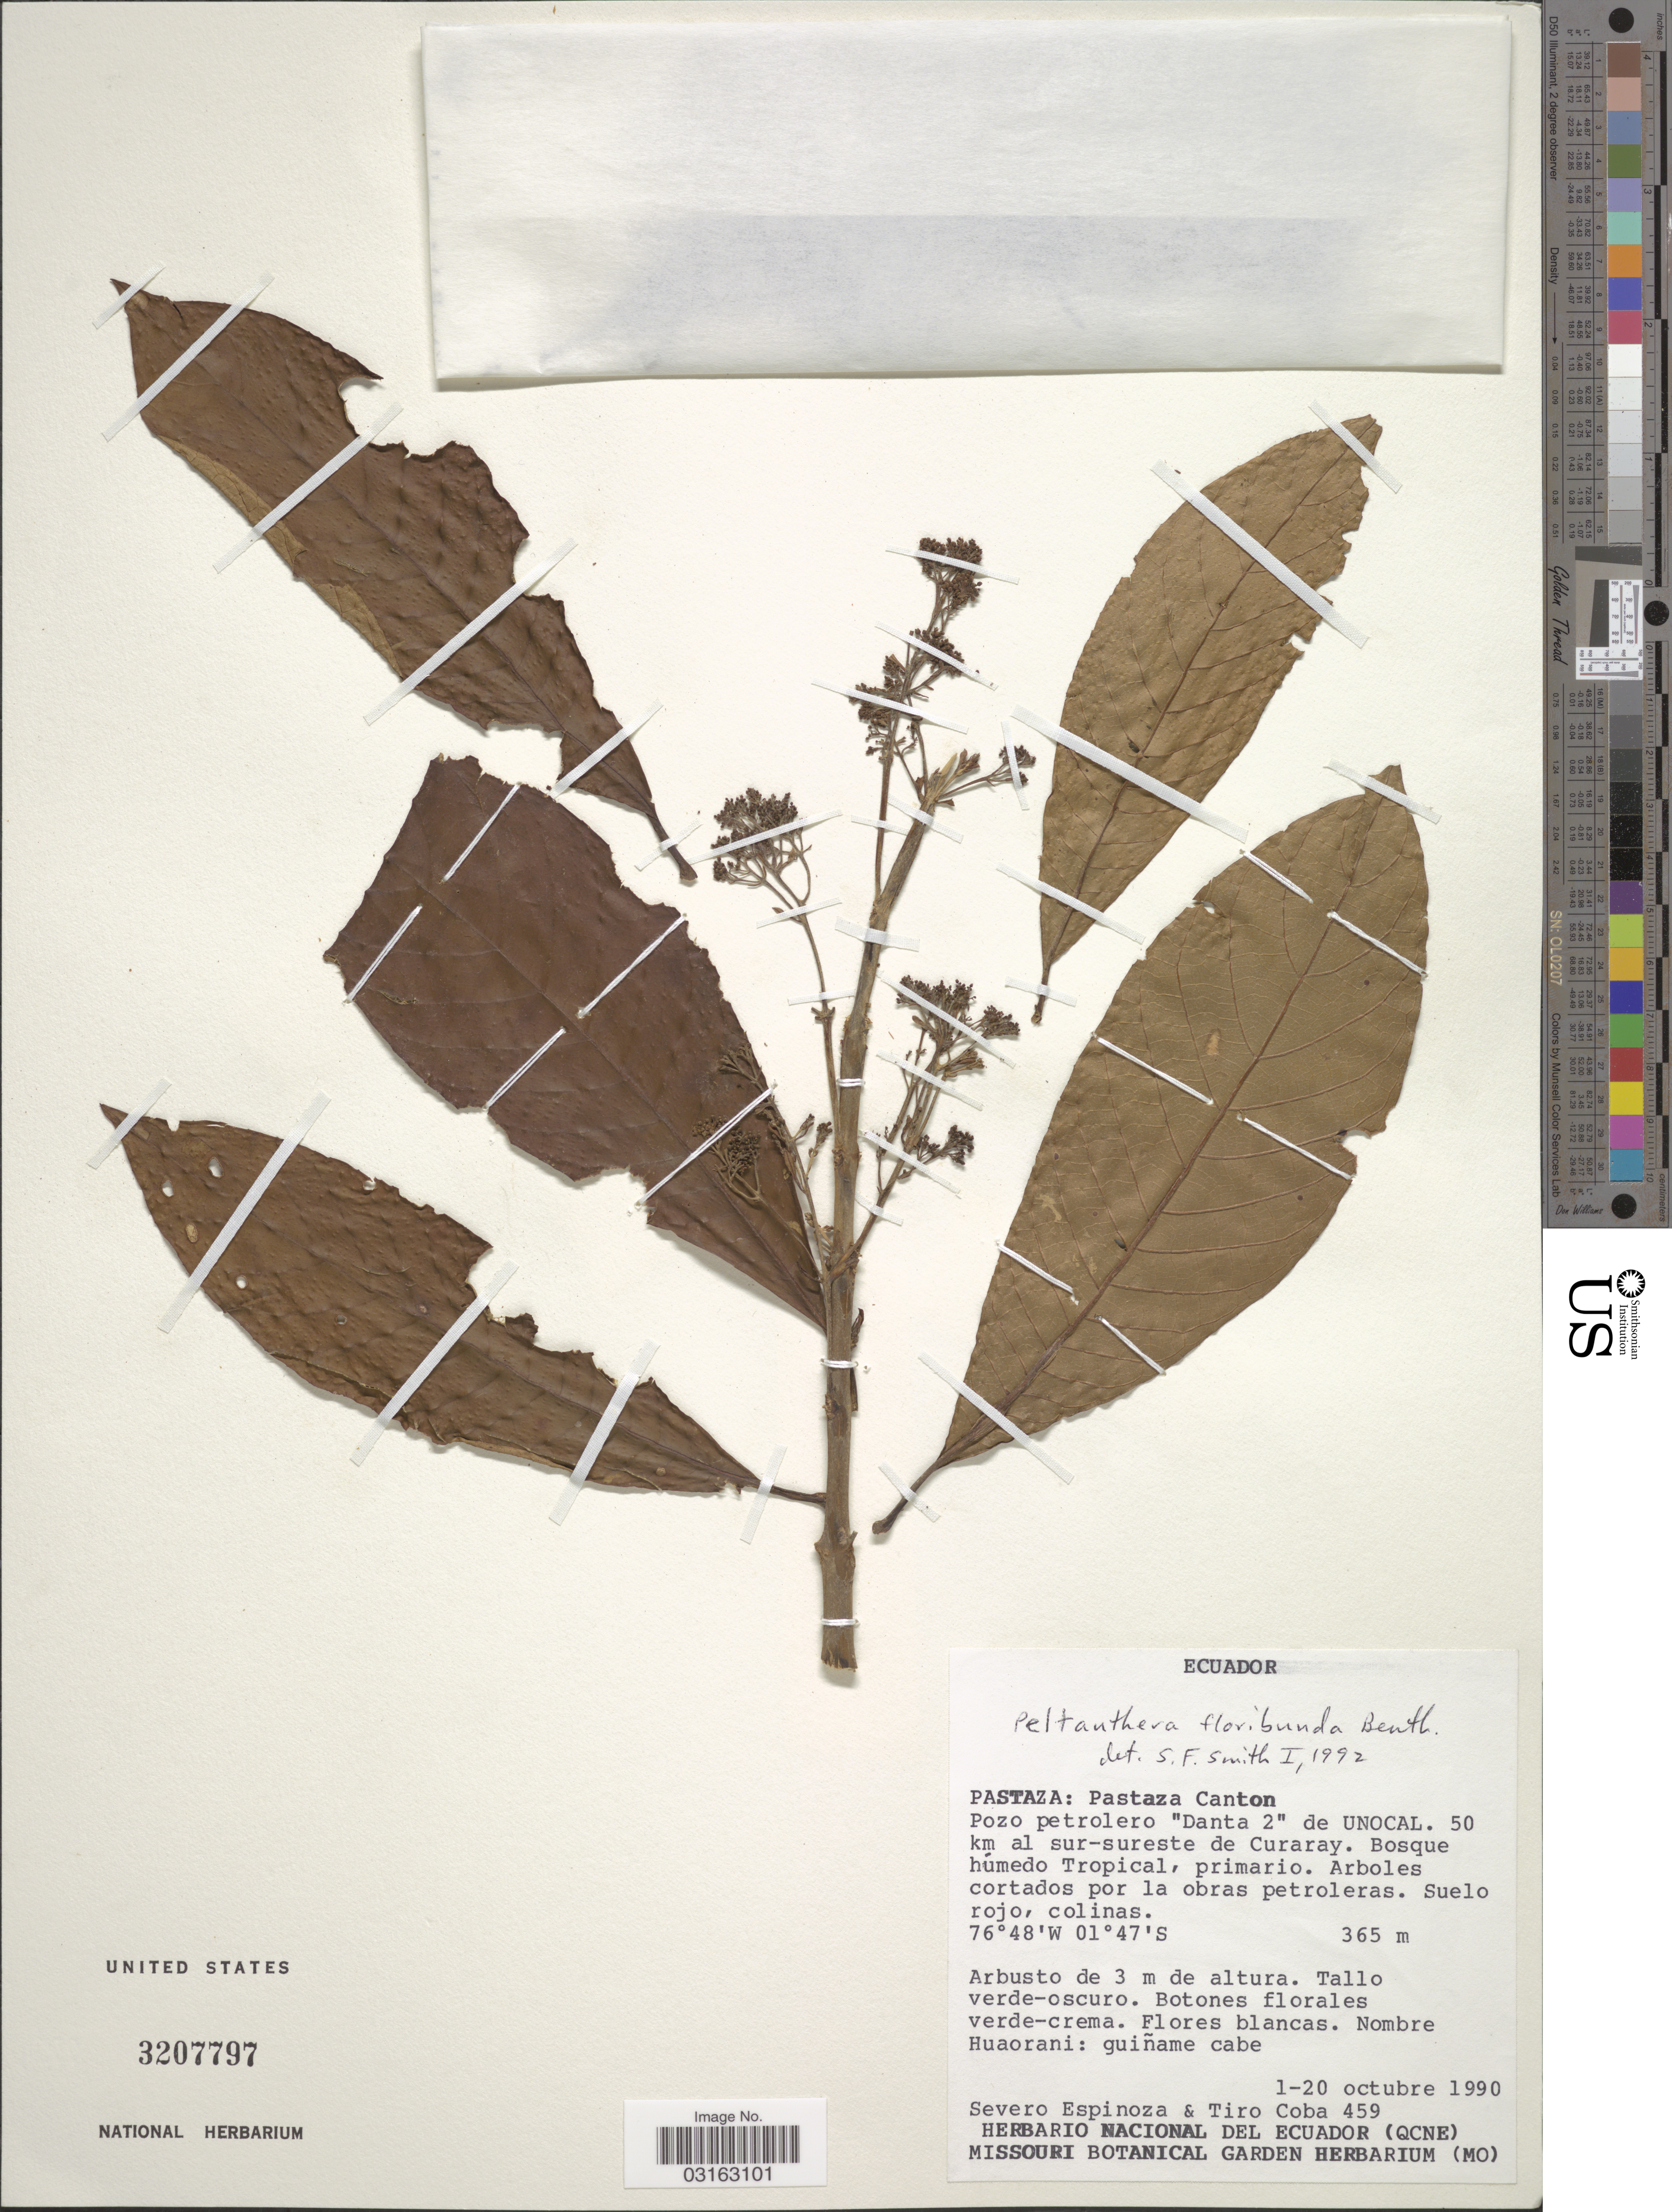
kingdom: Plantae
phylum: Tracheophyta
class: Magnoliopsida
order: Lamiales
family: Peltantheraceae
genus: Peltanthera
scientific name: Peltanthera floribunda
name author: Benth.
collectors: S. Espinoza & T. Coba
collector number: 459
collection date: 1990-10-01/1990-10-20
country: Ecuador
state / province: Pastaza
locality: Pastaza Canton. Pozo petrolero "Dante 2" de Unocal. 50 km al sur-sureste de Curaray.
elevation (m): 365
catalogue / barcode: US 3207797